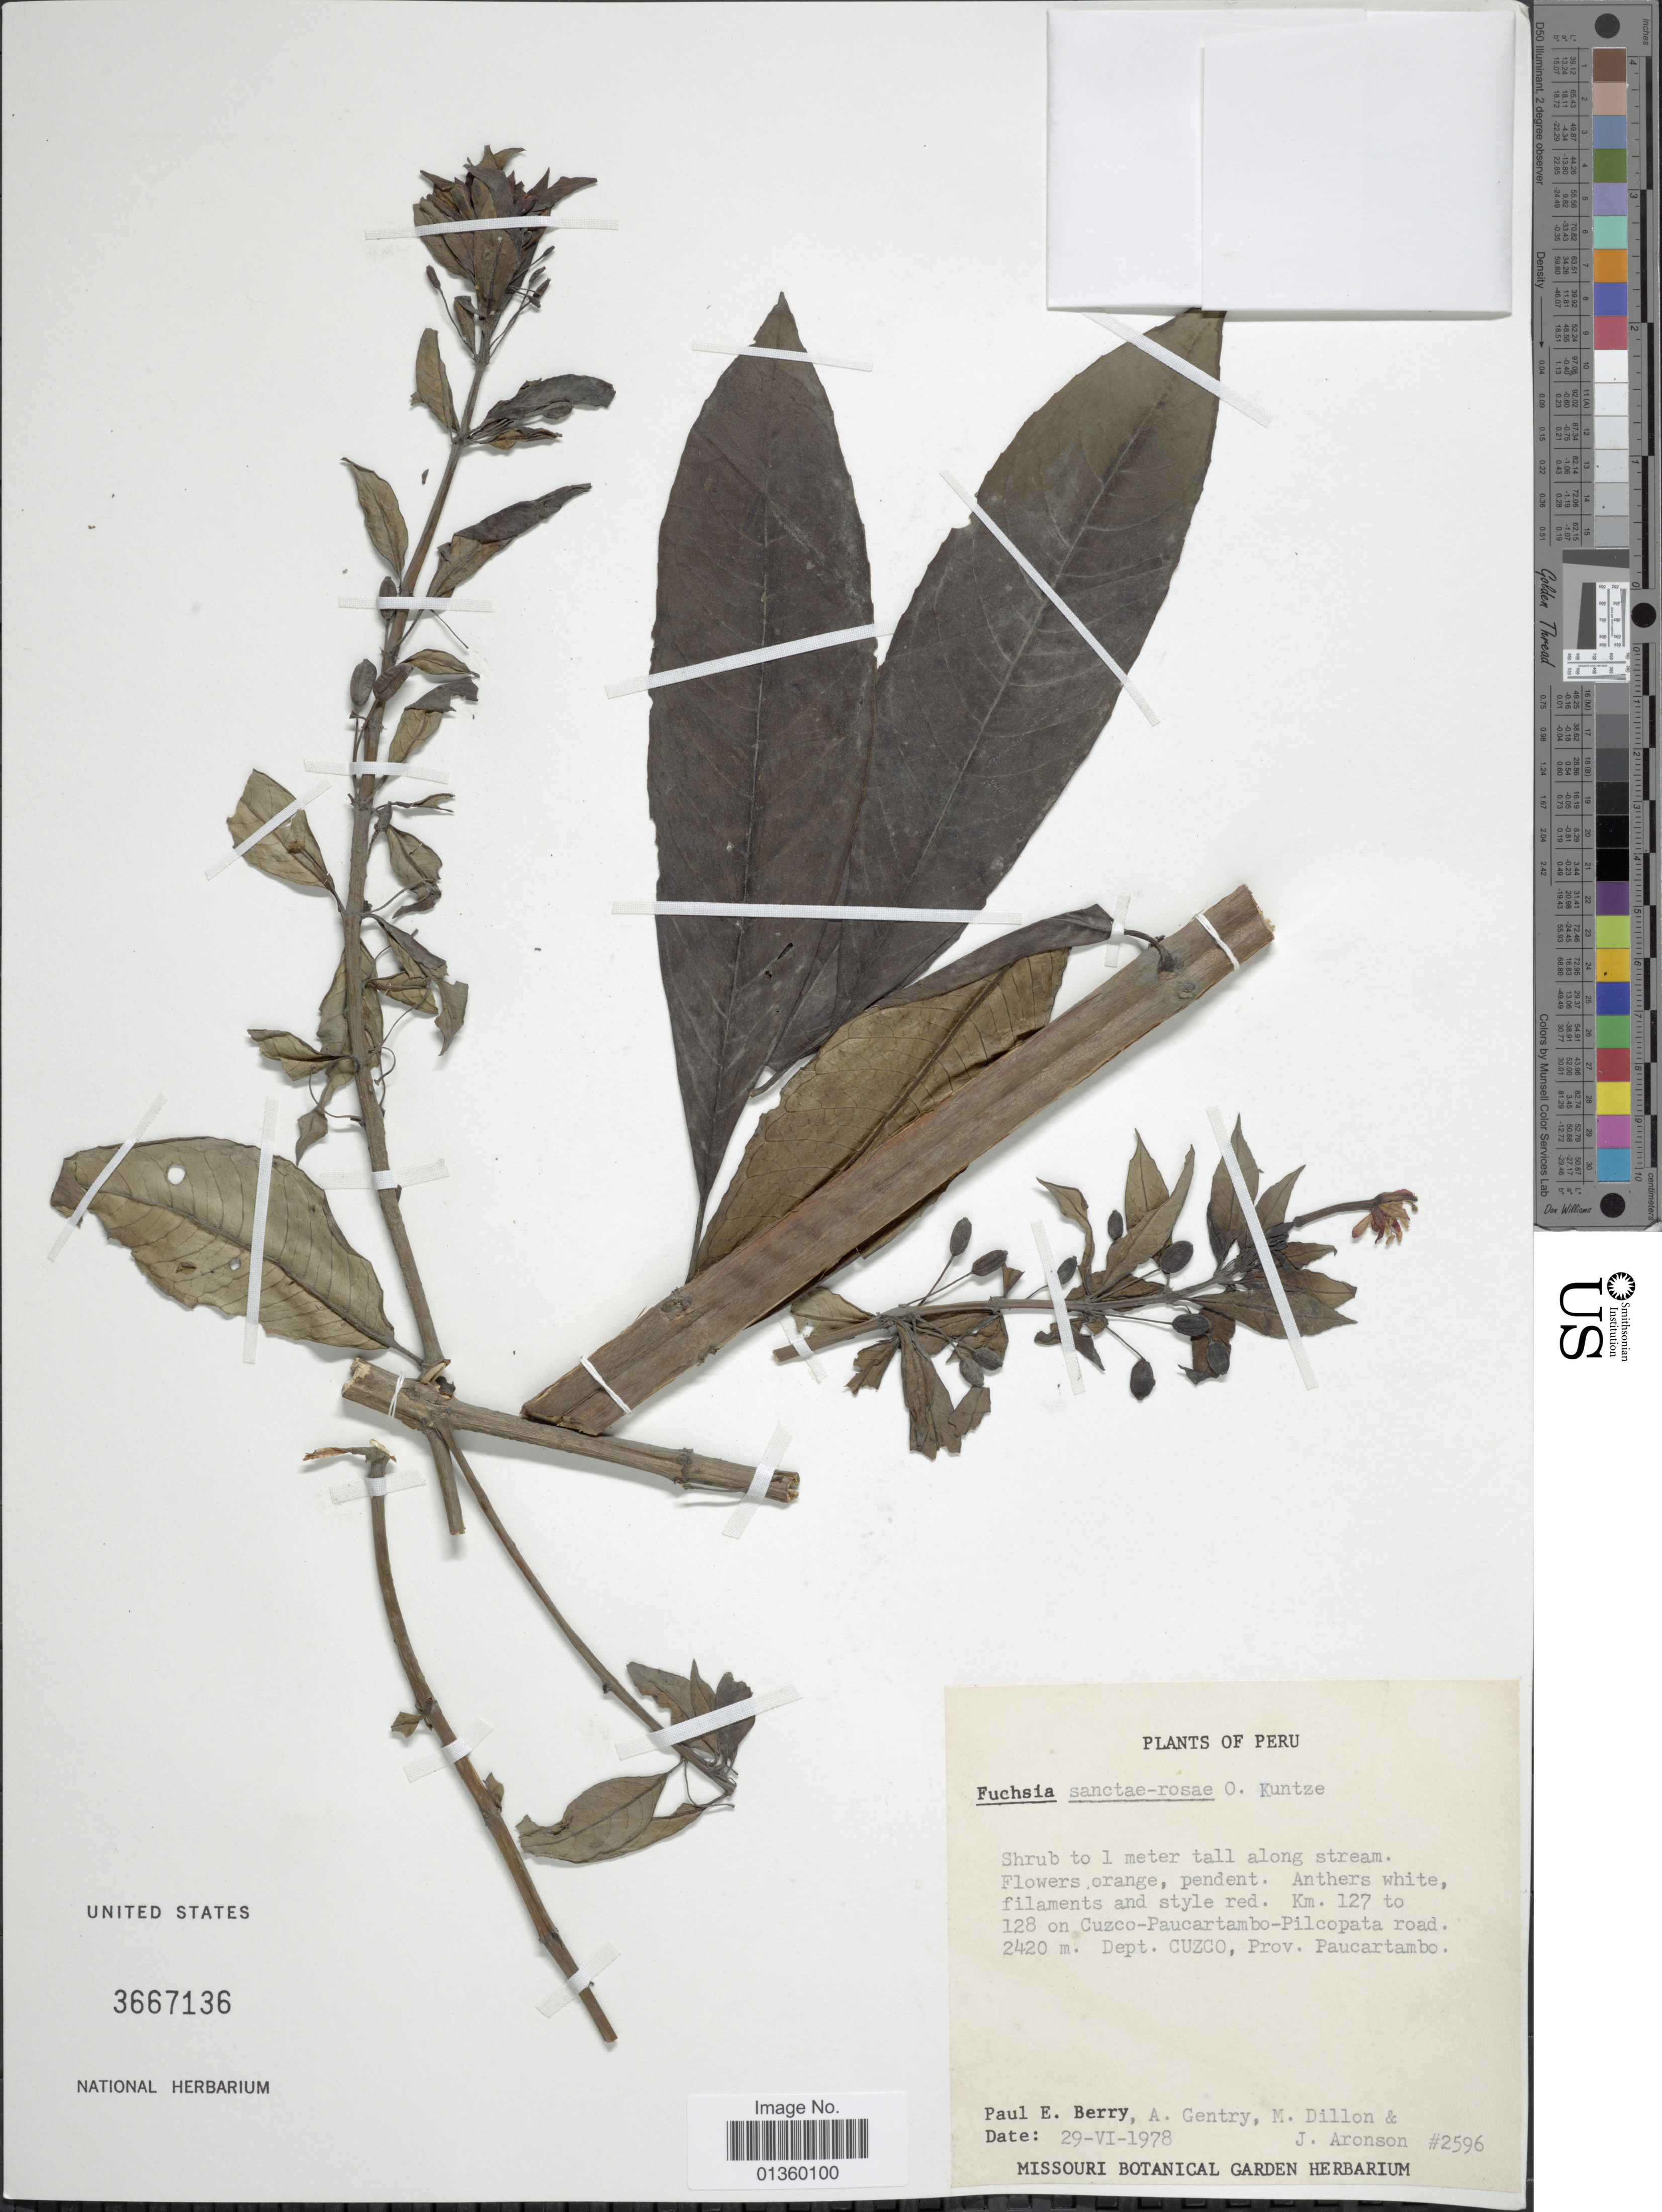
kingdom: Plantae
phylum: Tracheophyta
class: Magnoliopsida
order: Myrtales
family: Onagraceae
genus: Fuchsia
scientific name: Fuchsia sanctae-rosae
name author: Kuntze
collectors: P. E. Berry, A. H. Gentry, M. O. Dillon & J. Aronson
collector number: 2596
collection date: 1978-06-29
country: Peru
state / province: Cusco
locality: Km. 127 to 128 on Cuzco - Paucartambo - Pilcopata road, Prov. Paucartambo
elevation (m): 2420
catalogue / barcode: US 3667136